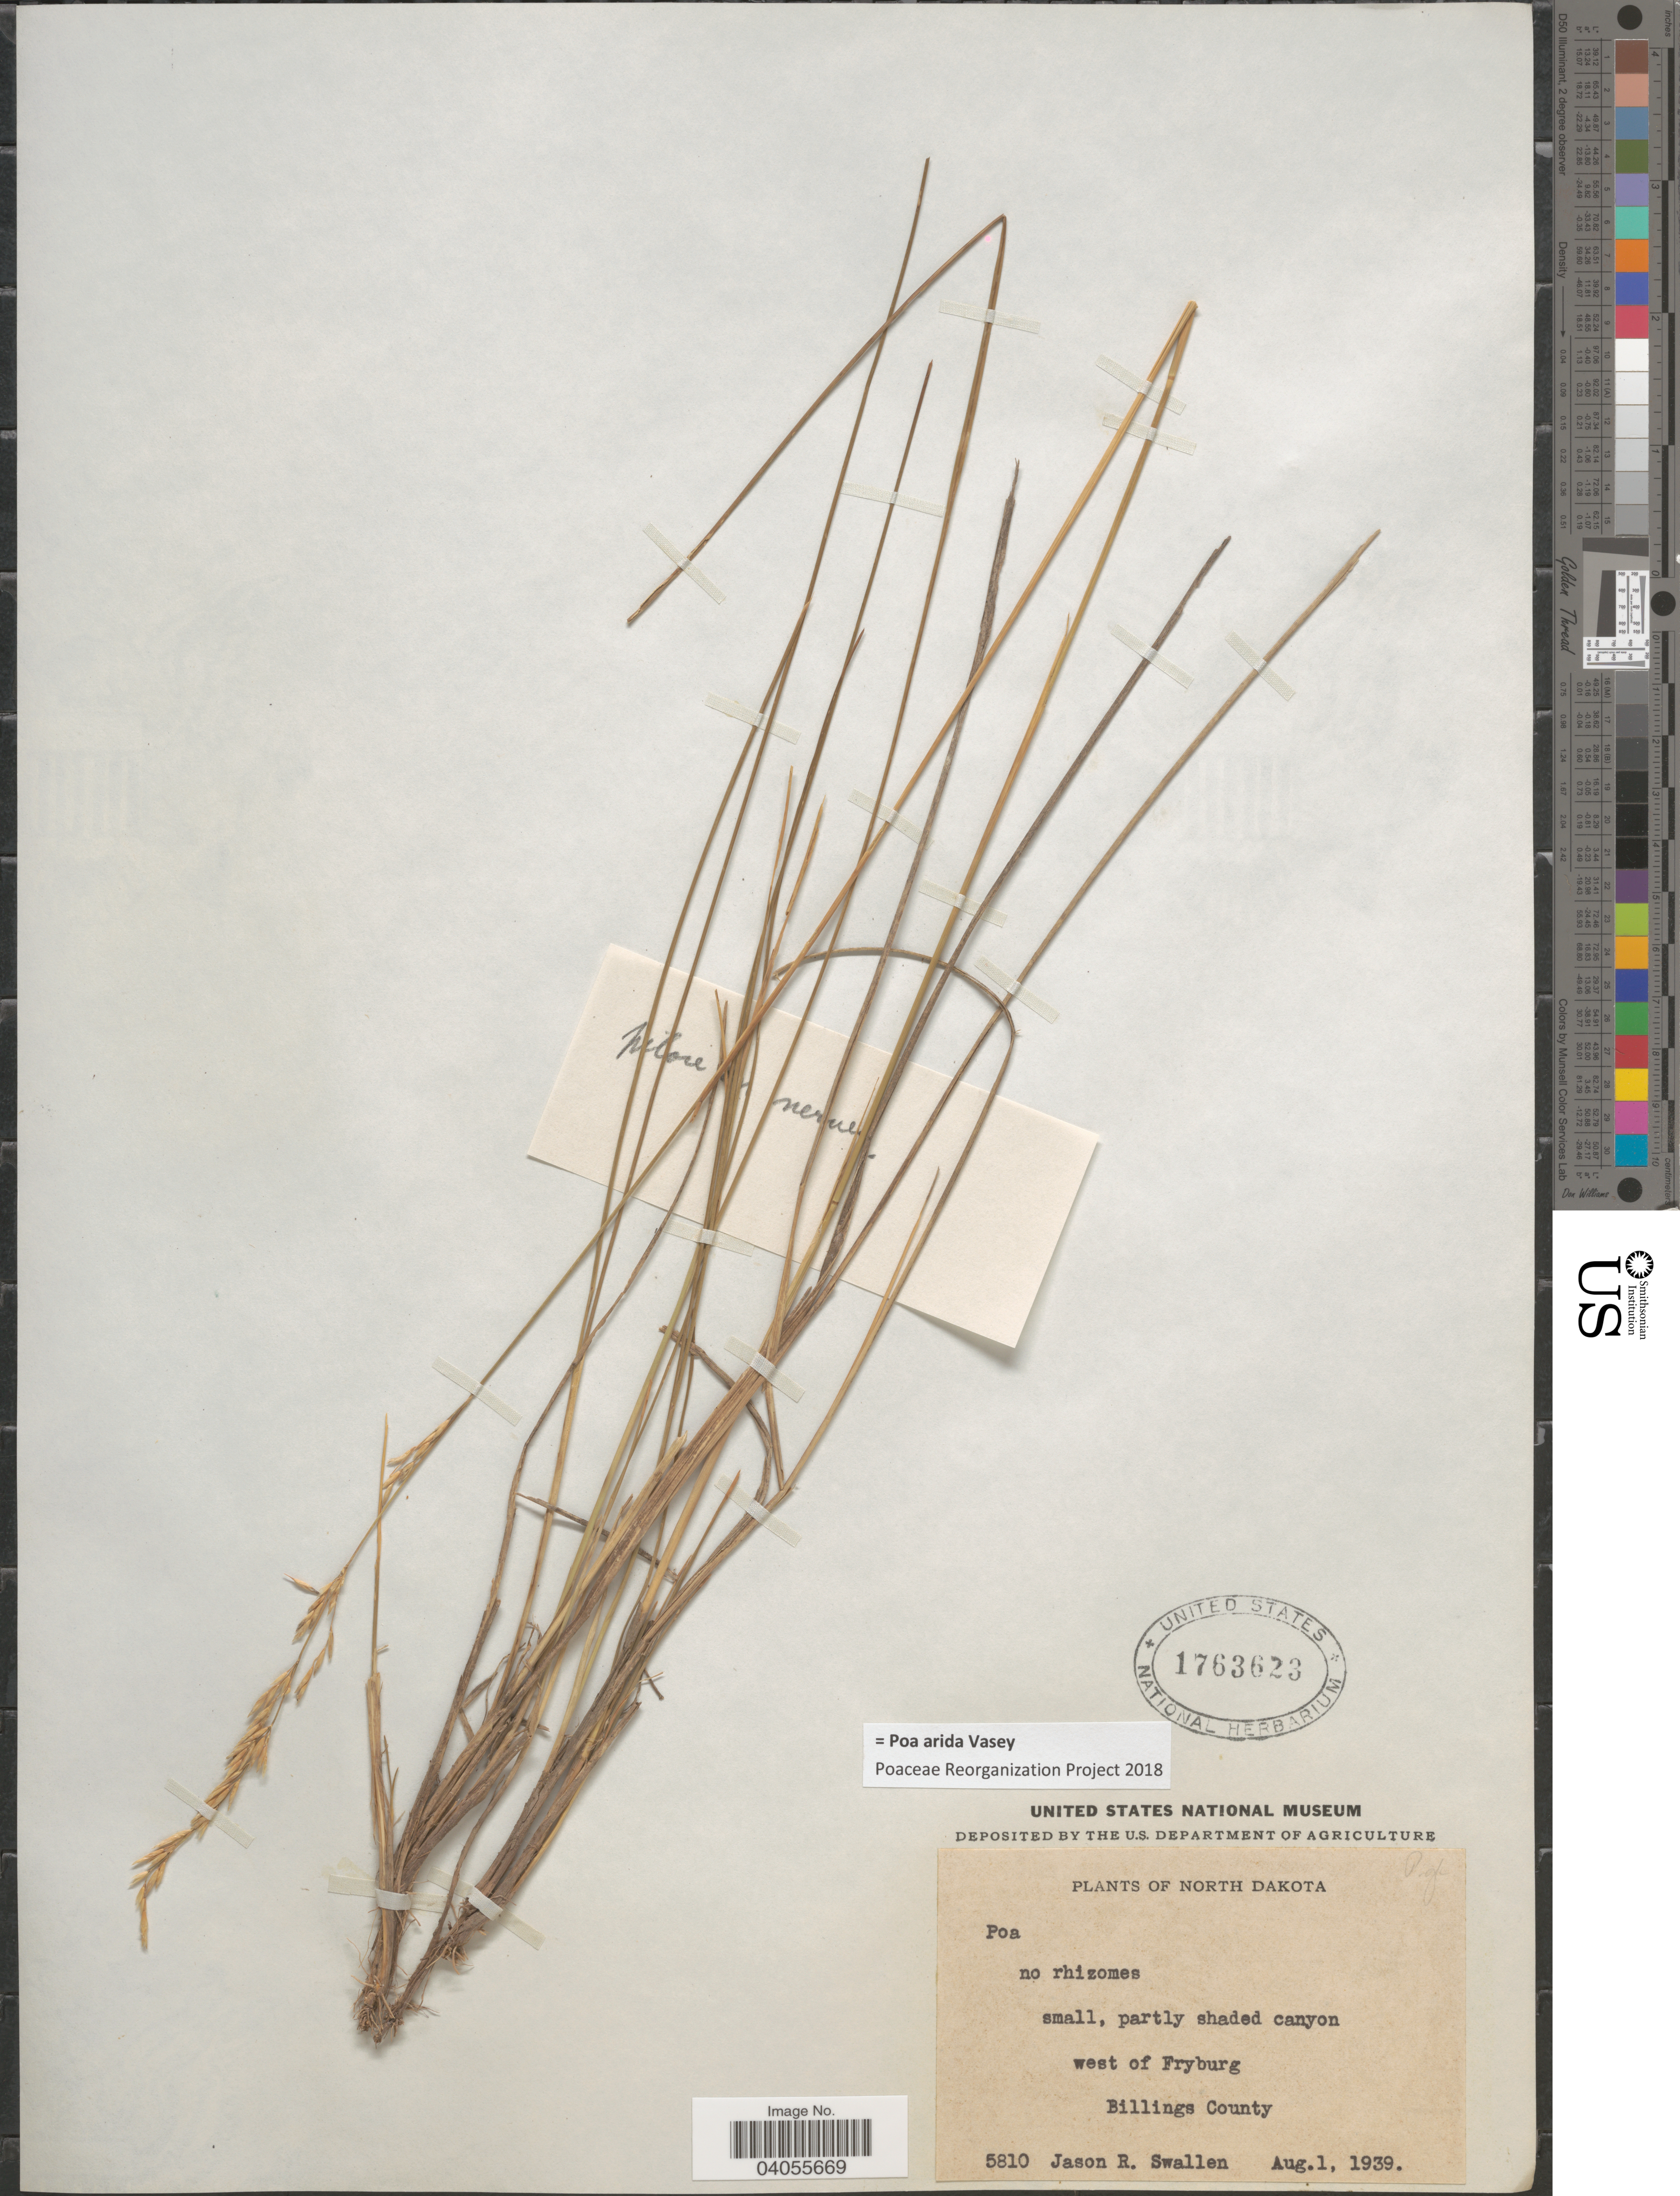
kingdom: Plantae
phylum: Tracheophyta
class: Liliopsida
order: Poales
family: Poaceae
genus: Poa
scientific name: Poa arida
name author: Vasey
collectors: J. R. Swallen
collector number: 5810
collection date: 1939-08-01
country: United States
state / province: North Dakota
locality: West of Fryburg. Billings County.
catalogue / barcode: US 1763623